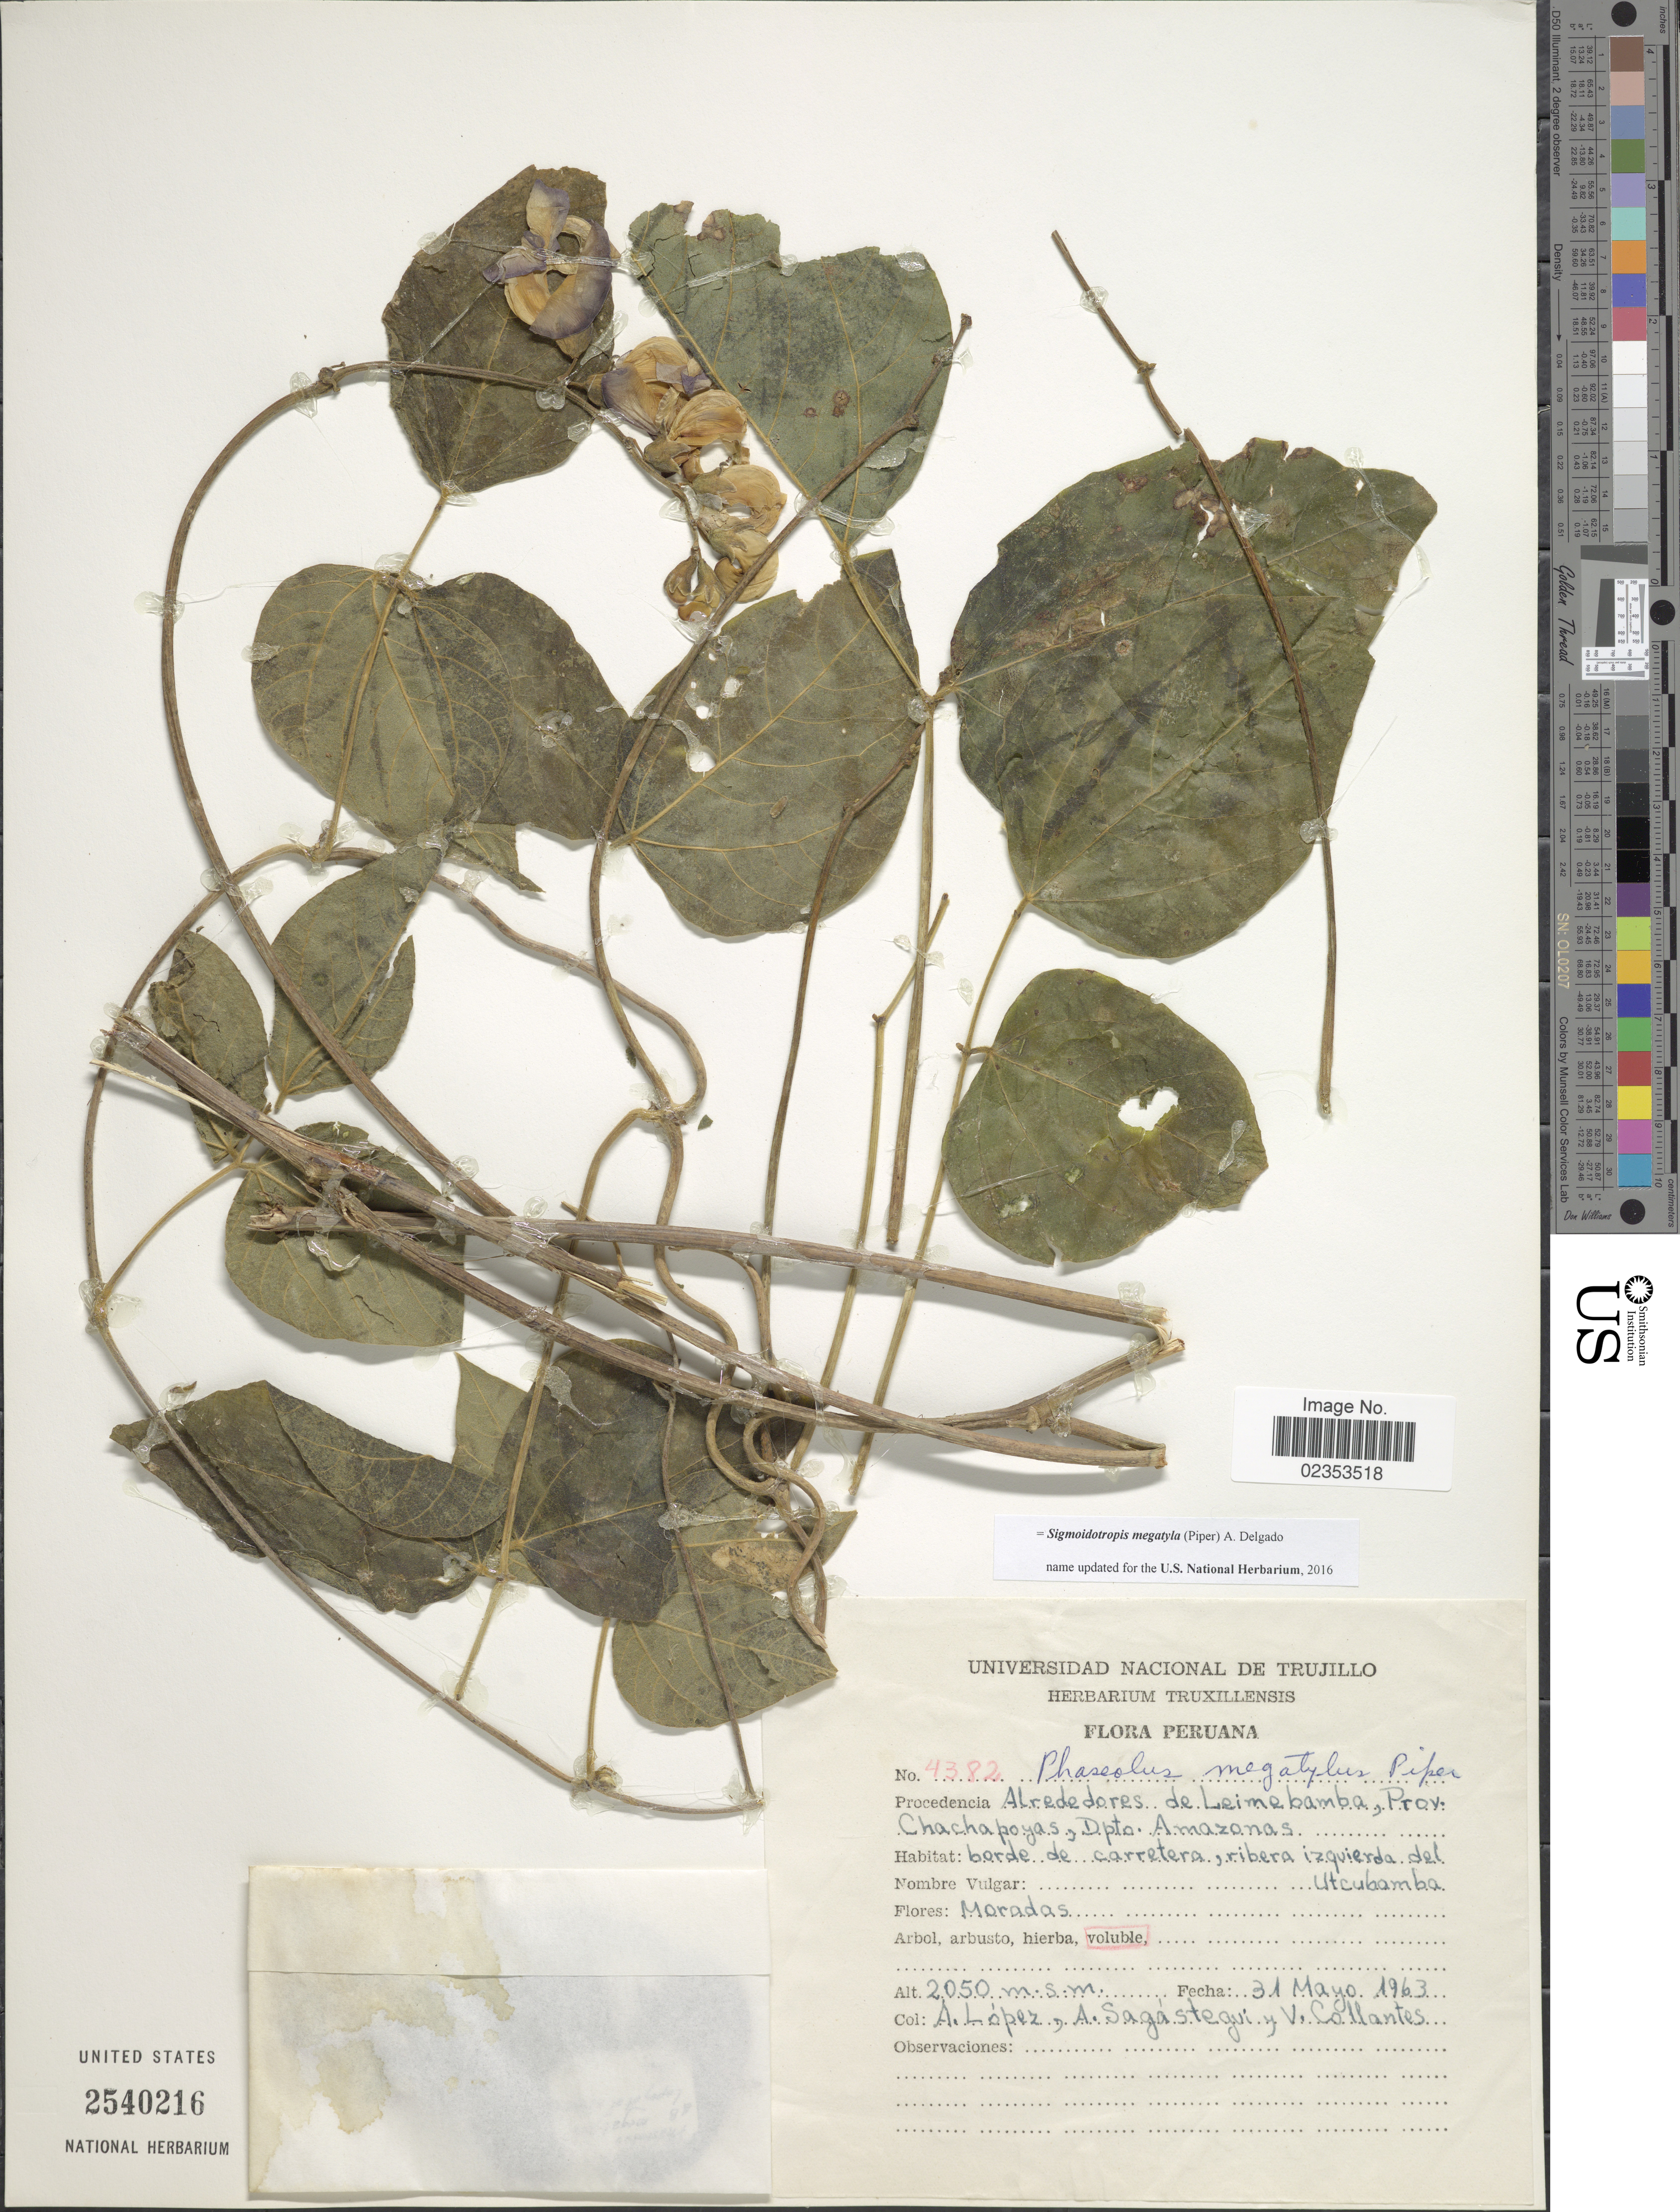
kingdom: Plantae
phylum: Tracheophyta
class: Magnoliopsida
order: Fabales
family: Fabaceae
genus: Sigmoidotropis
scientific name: Sigmoidotropis megatyla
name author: (Piper) A. Delgado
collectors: A. López, A. Sagastegui & V. Collantes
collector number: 4382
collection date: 1963-05-31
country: Peru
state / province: Amazonas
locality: Alrededores de Leimebamba, Prov. Chachapoyas, borde de carretera, ribera izquierda del Utcubamba.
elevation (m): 2050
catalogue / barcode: US 2540216